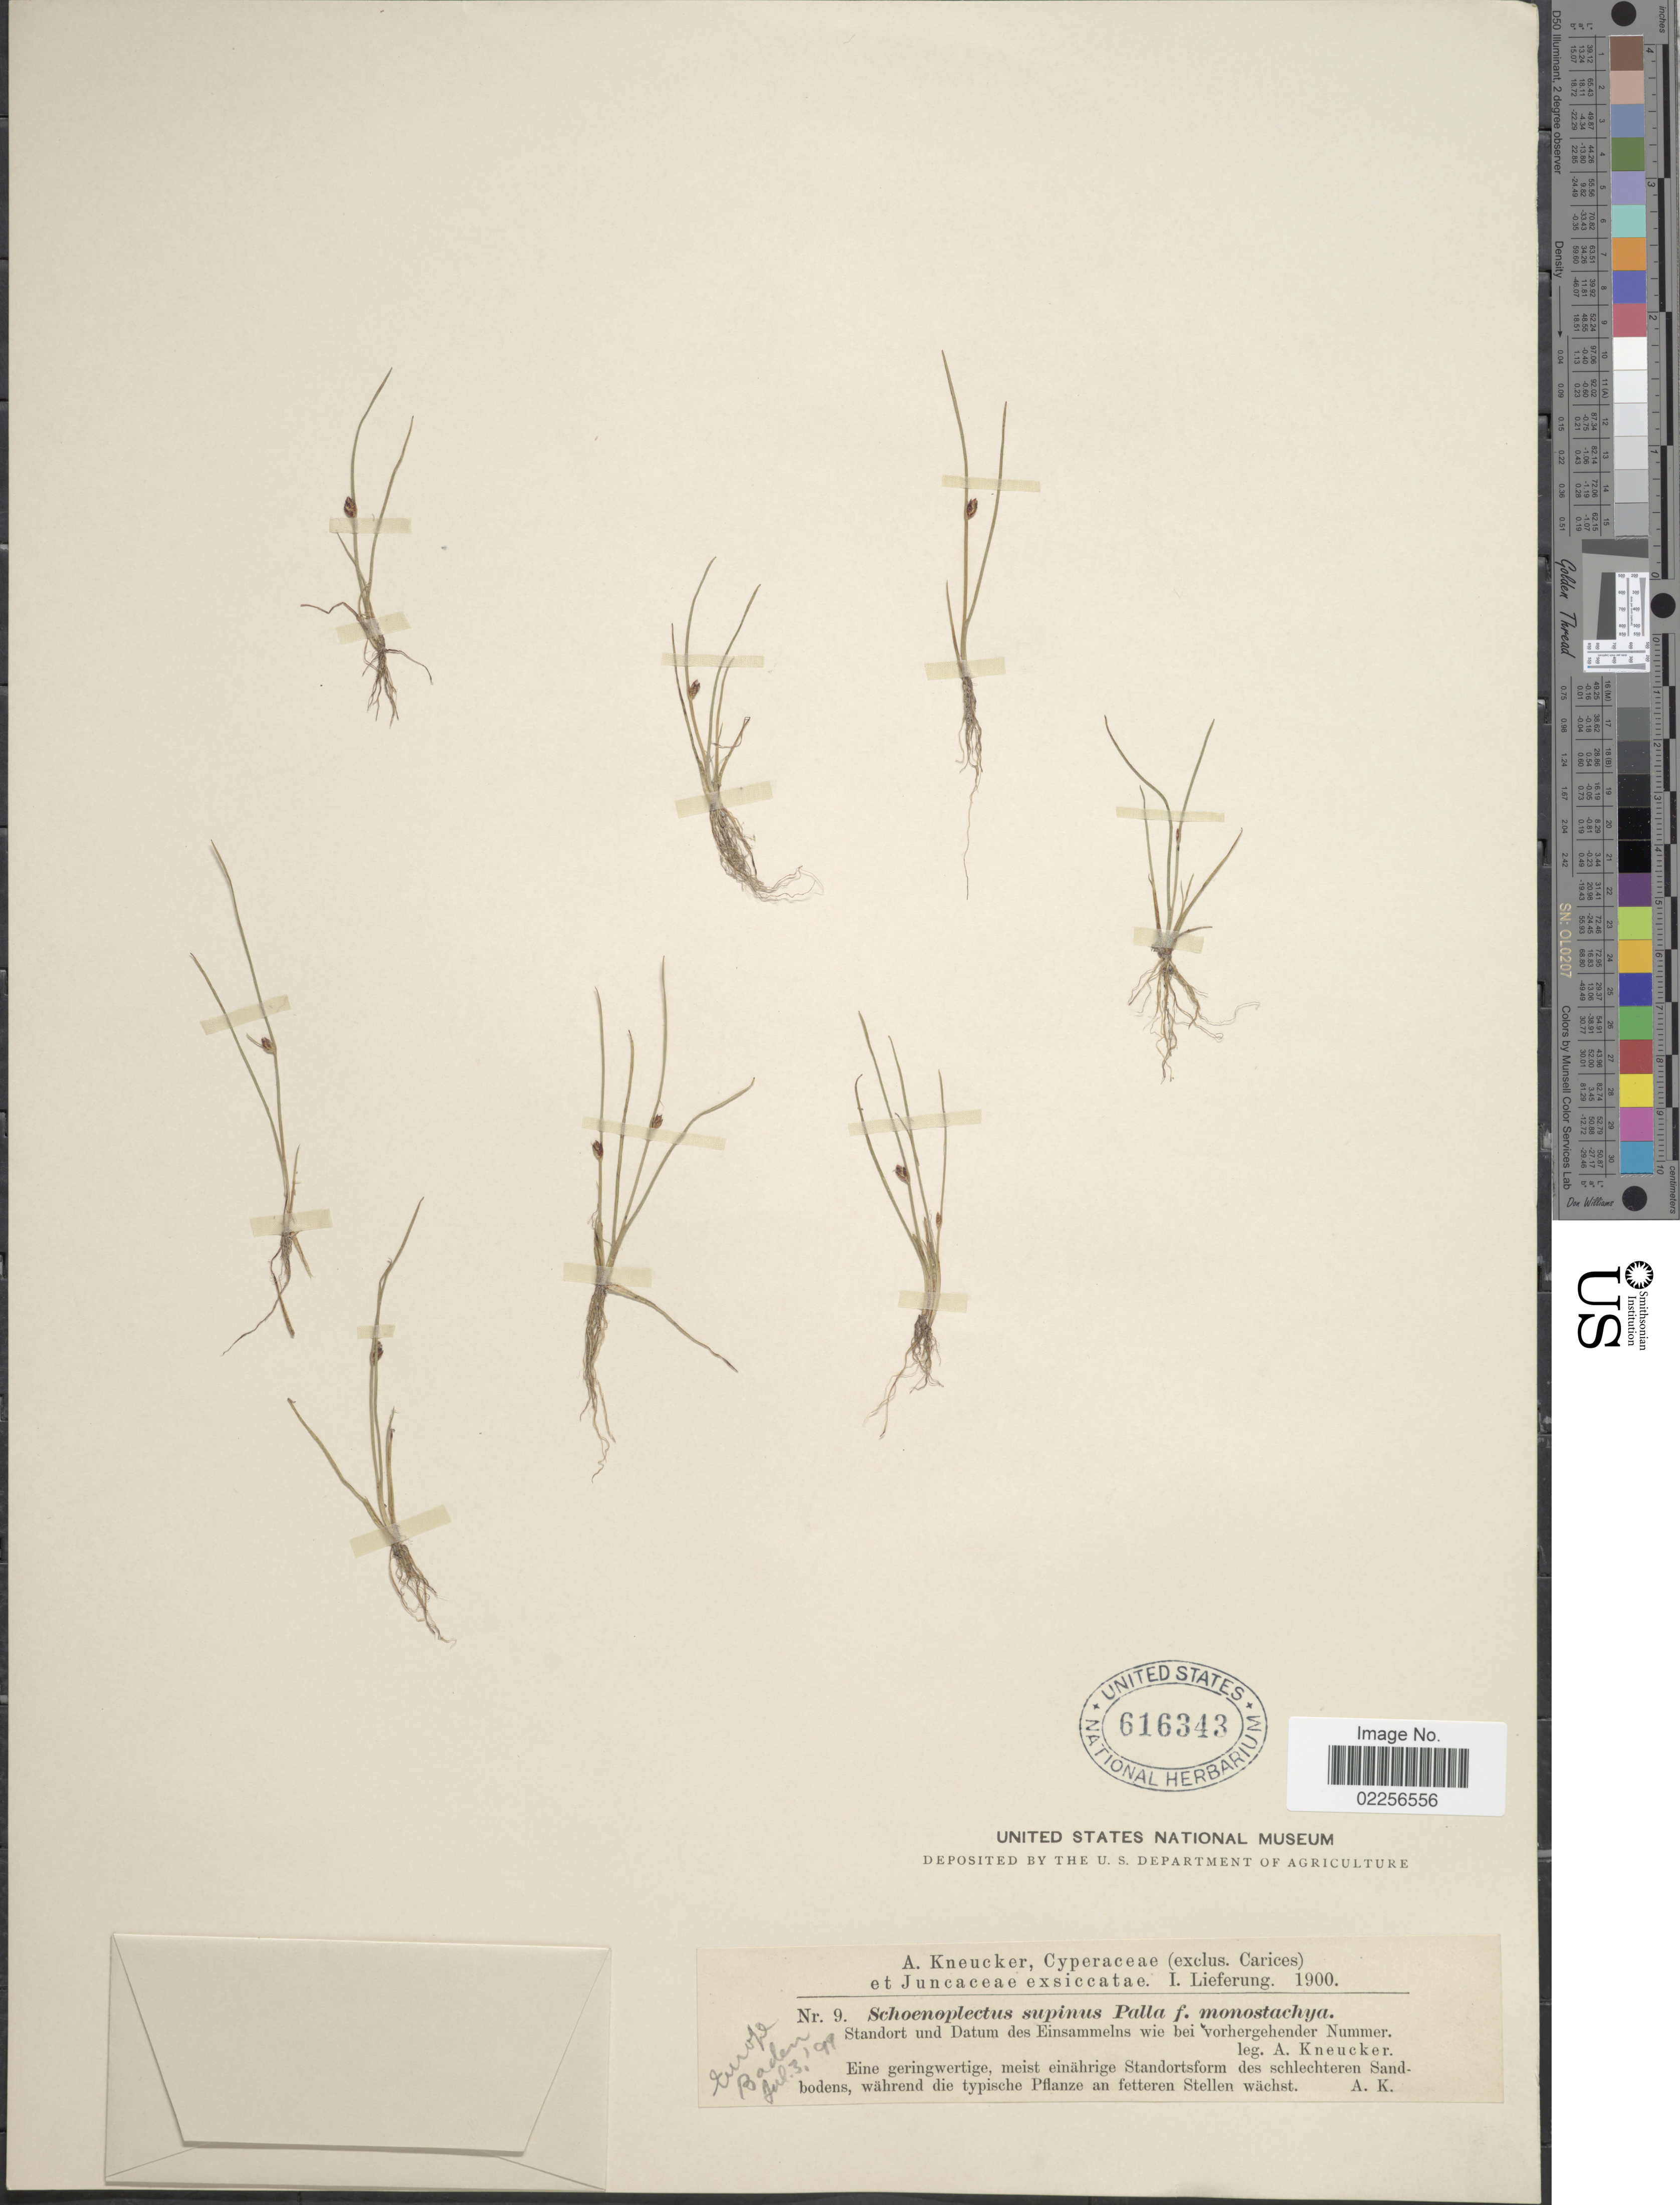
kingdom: Plantae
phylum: Tracheophyta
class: Liliopsida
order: Poales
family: Cyperaceae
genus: Schoenoplectus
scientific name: Schoenoplectus supinus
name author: (L.) Palla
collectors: A. Kneucker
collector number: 9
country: Switzerland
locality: Standortsform des schlechteren Sandbodens, Stellen wachst. Baden-Württemberg.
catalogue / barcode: US 616343